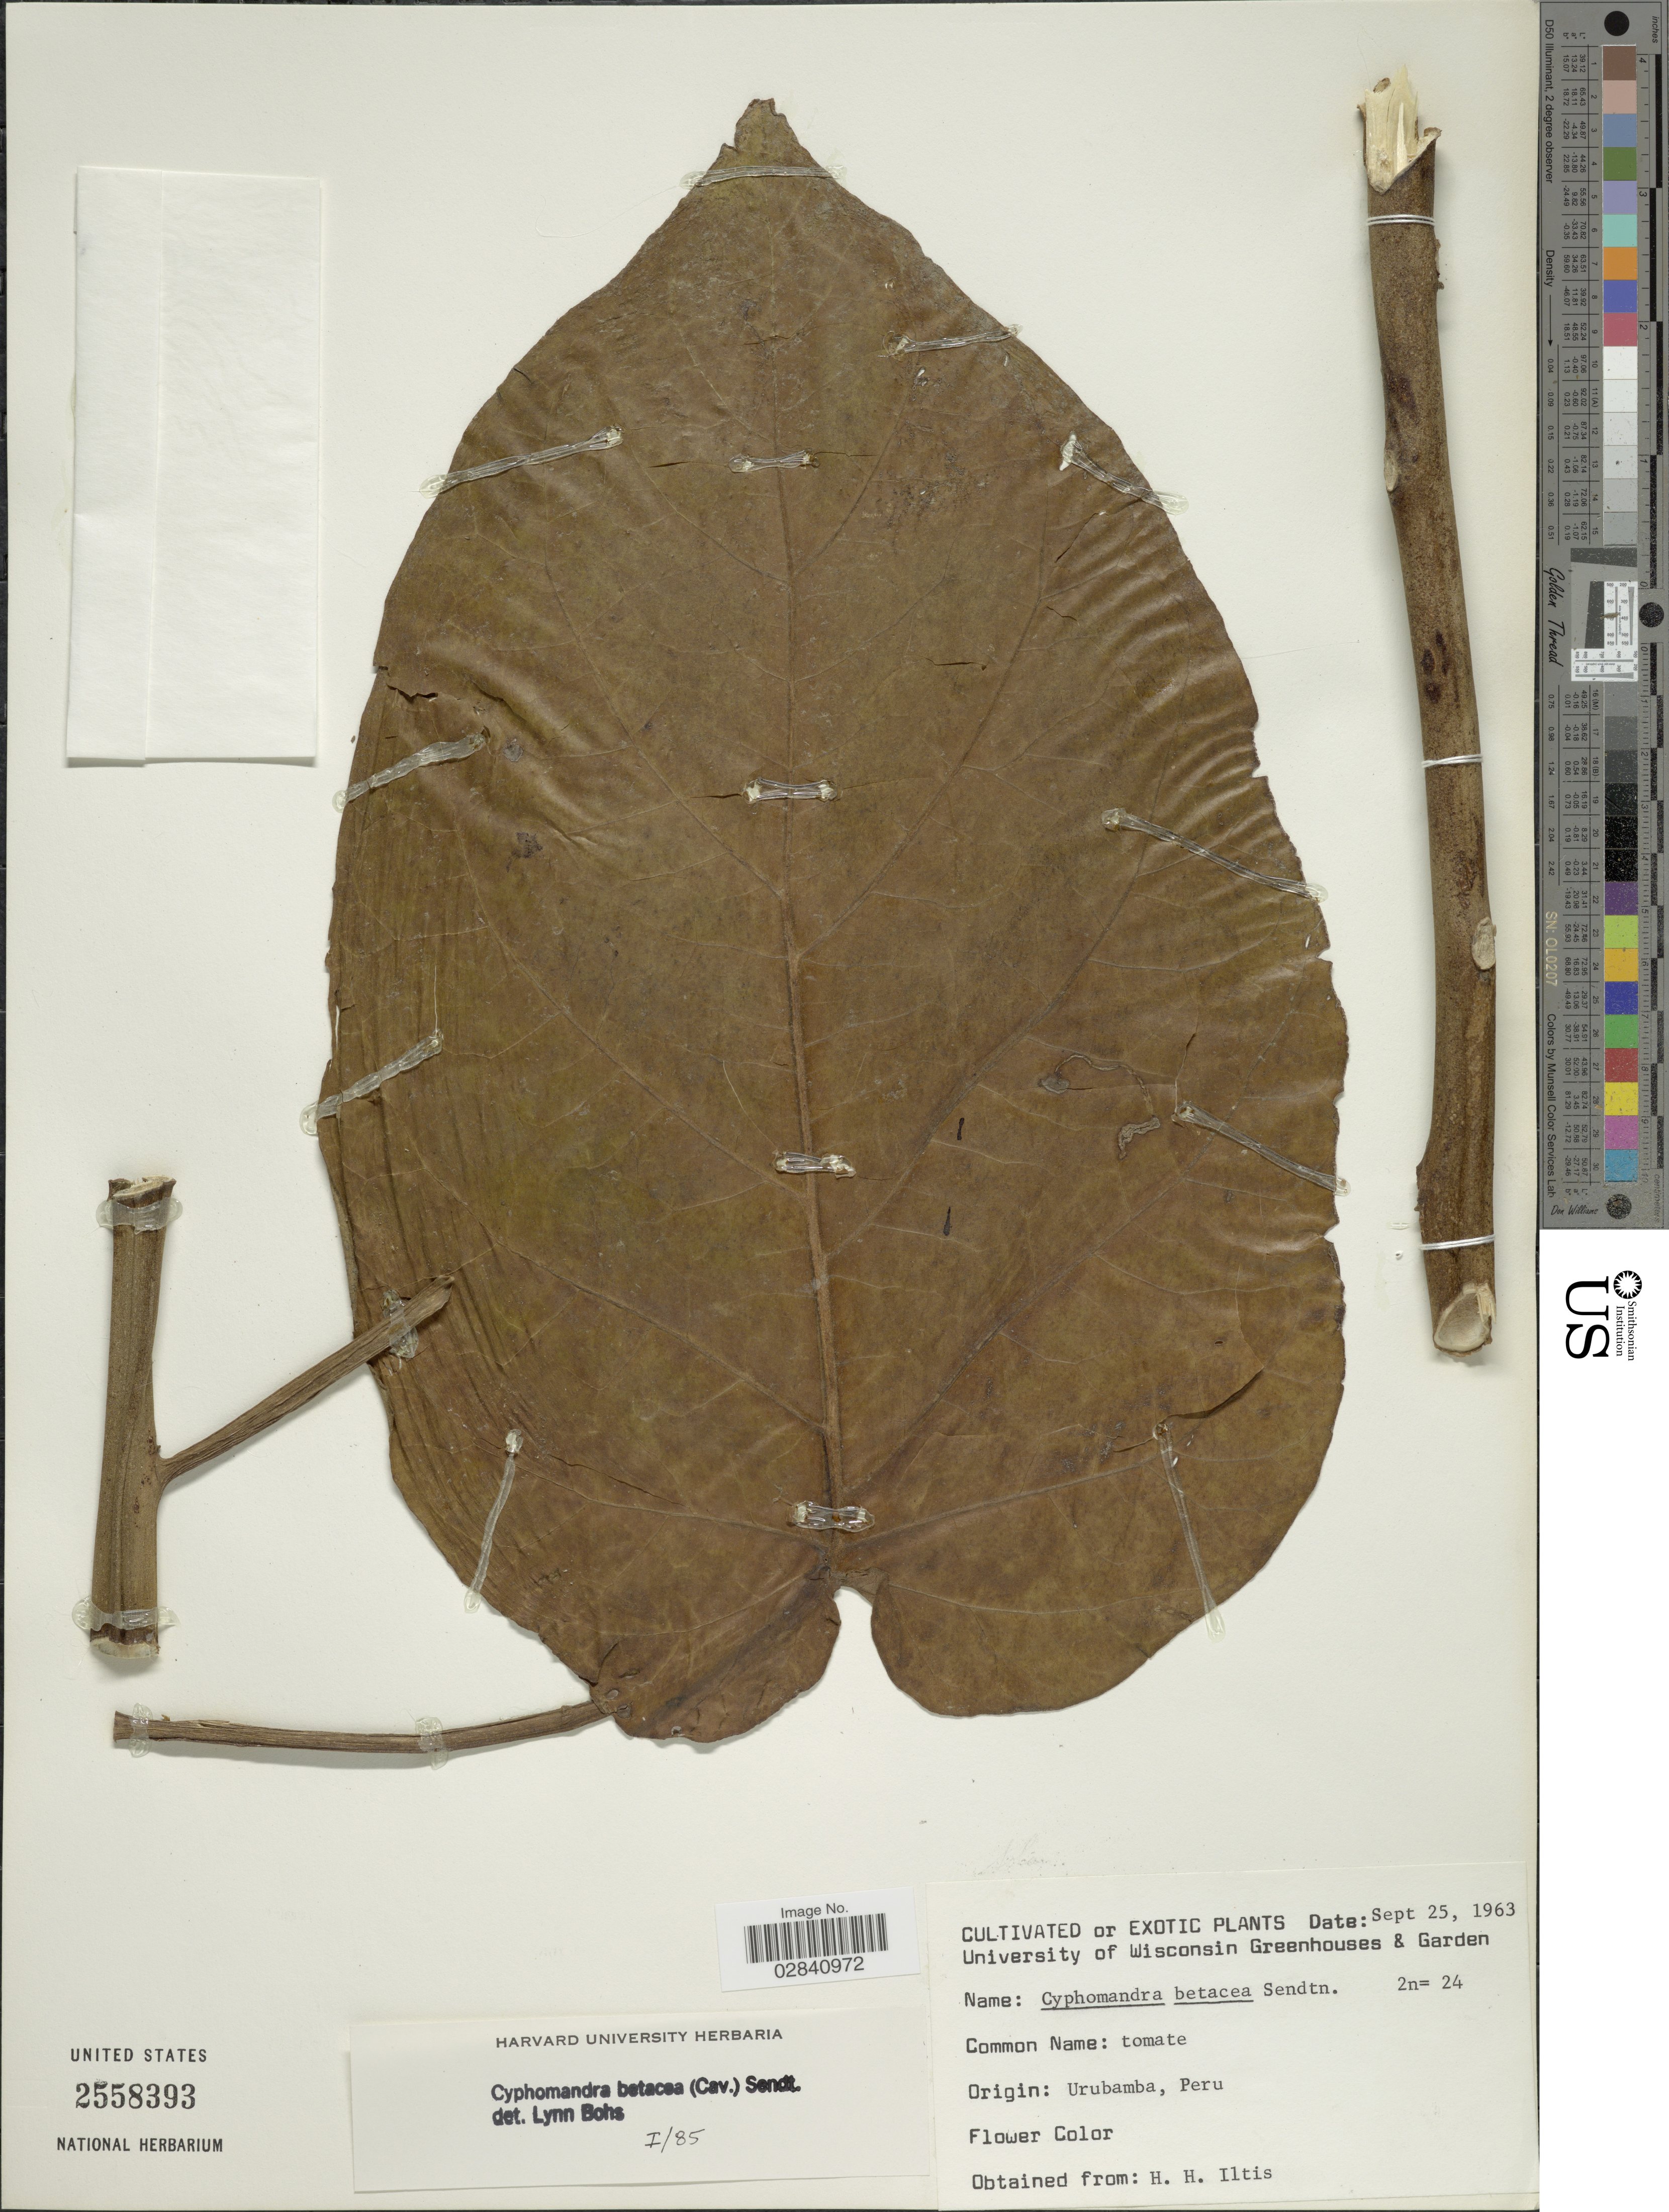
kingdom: Plantae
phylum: Tracheophyta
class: Magnoliopsida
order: Solanales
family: Solanaceae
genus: Cyphomandra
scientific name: Cyphomandra betacea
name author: (Cav.) Sendtn.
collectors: H. H. Iltis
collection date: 1963-09-25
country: Peru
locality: Urubamba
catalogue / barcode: US 2558393